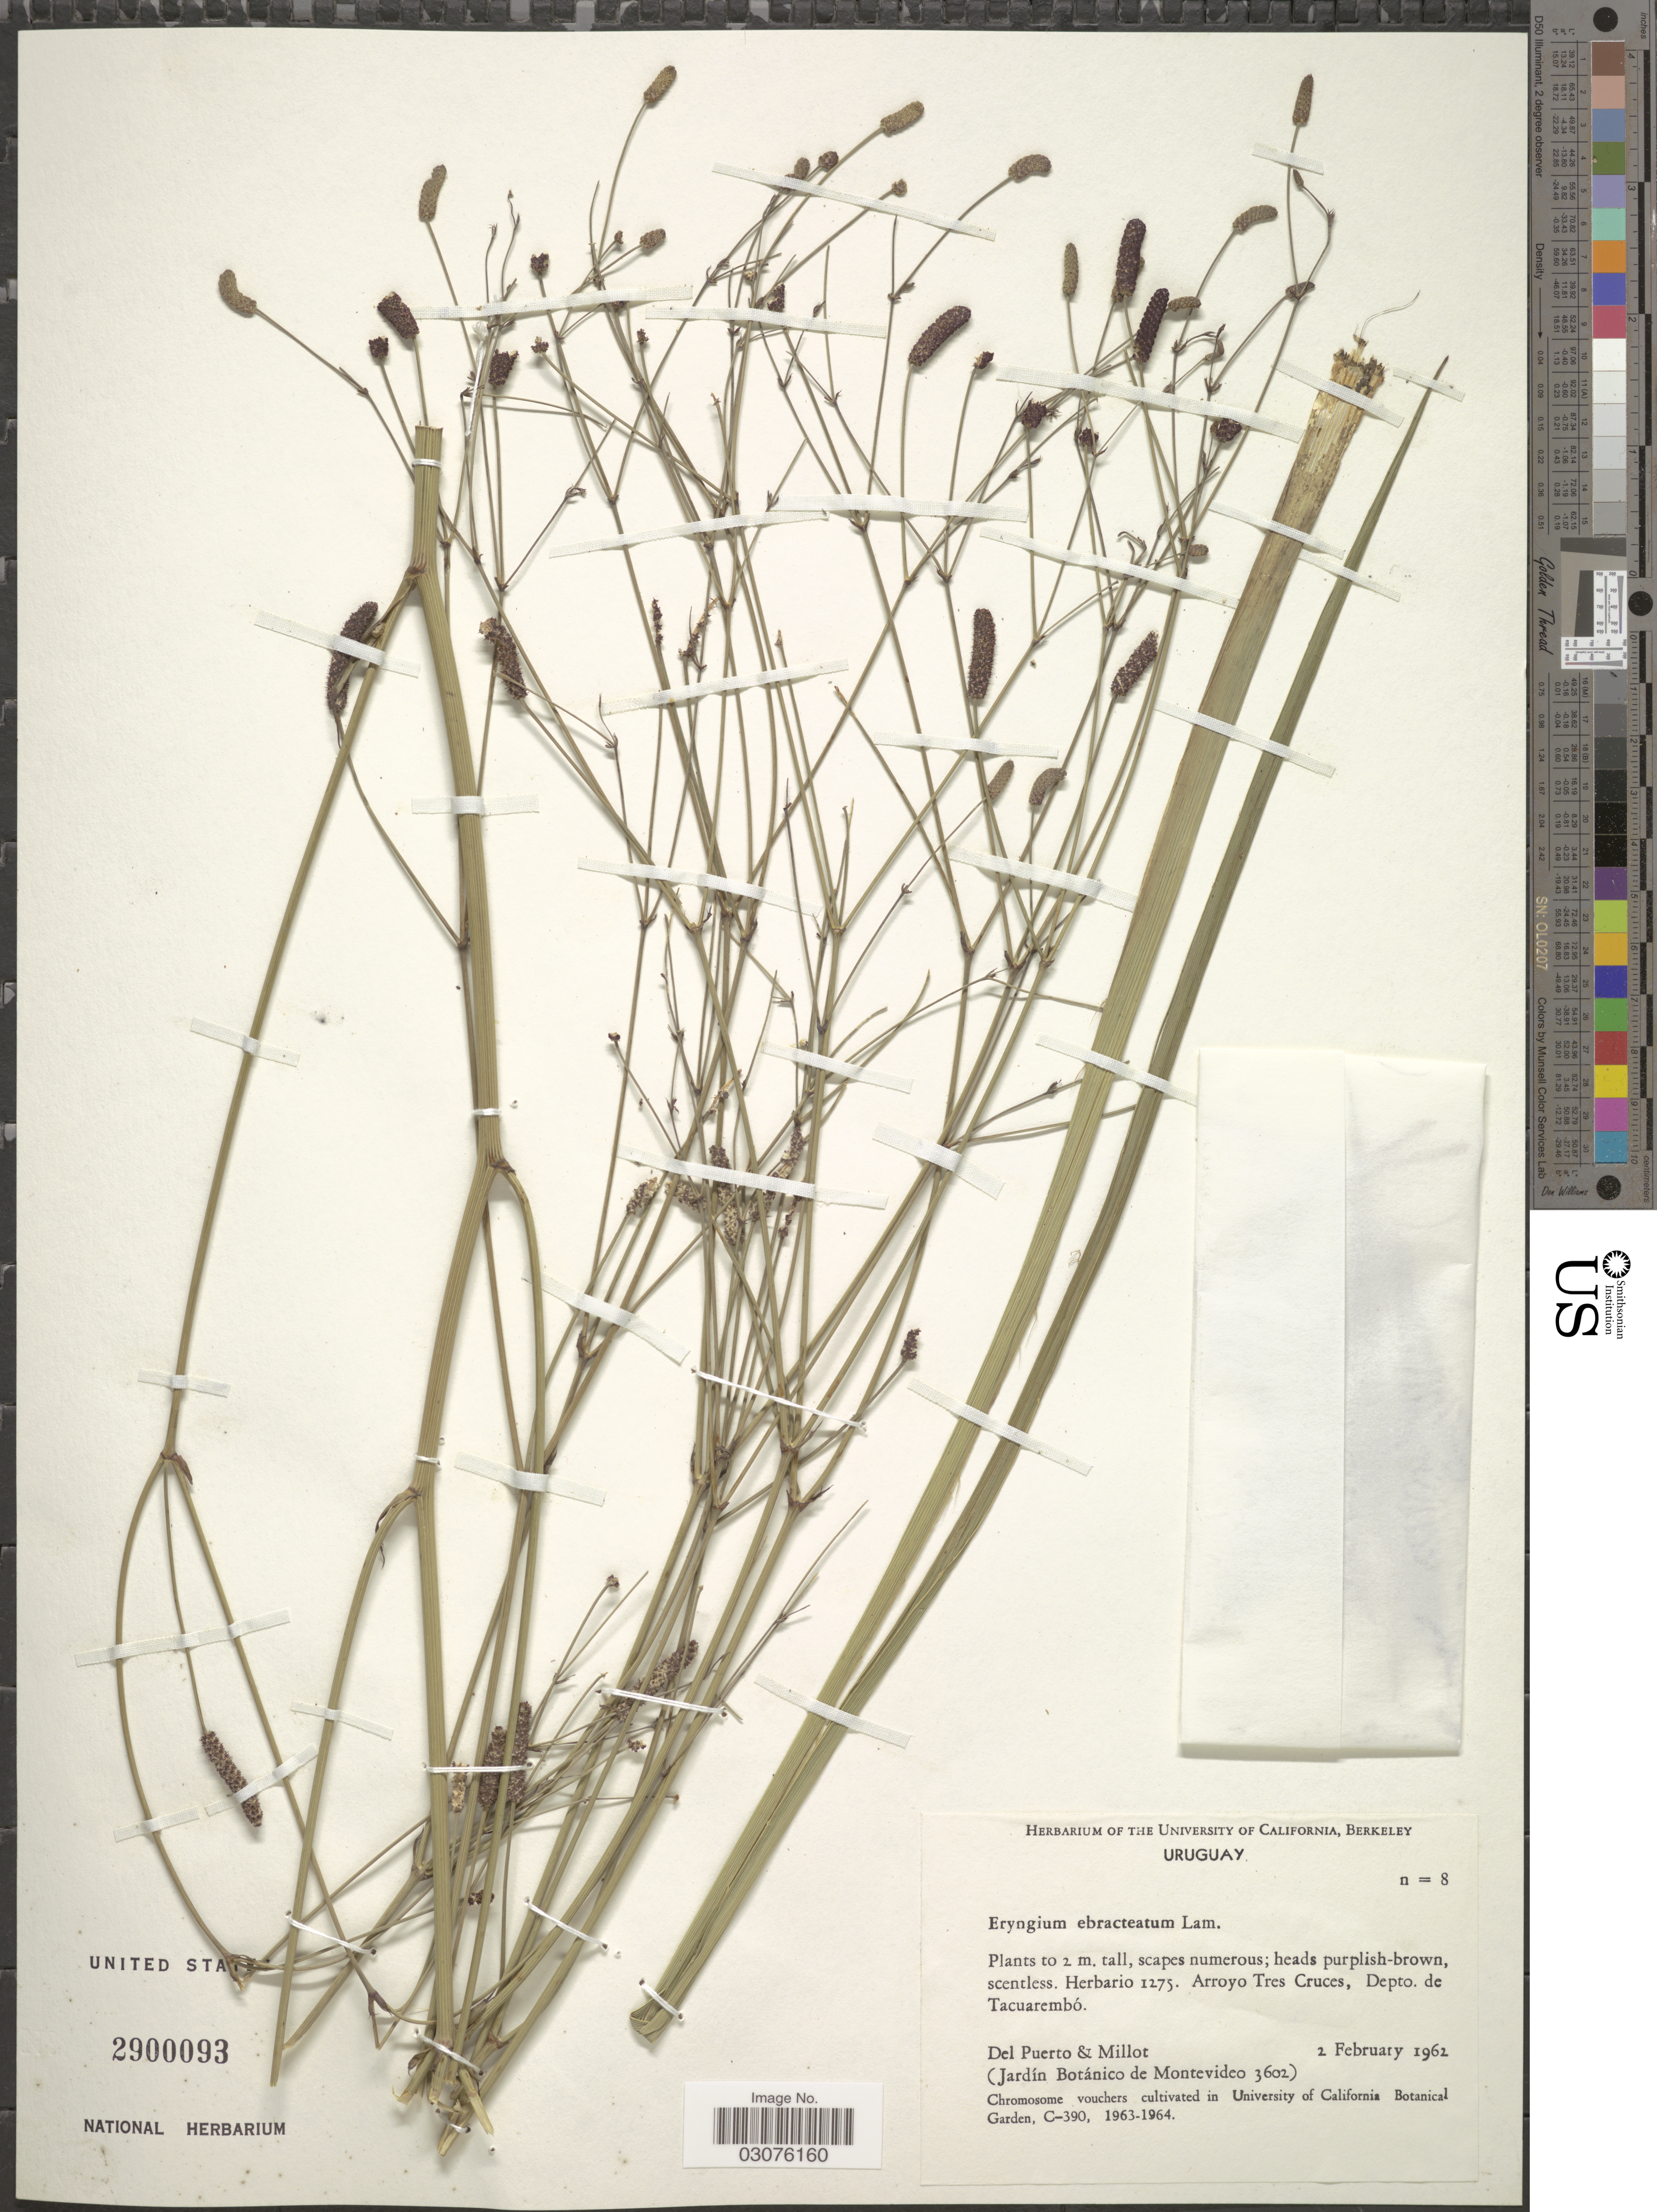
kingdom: Plantae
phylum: Tracheophyta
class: Magnoliopsida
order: Apiales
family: Apiaceae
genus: Eryngium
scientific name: Eryngium ebracteatum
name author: Lam.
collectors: Del Puerto & -. Millot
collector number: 8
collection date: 1962-02-02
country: Uruguay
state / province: Tacuarembó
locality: Arroyo Tres Cruces, Depto. de Tacuarembó.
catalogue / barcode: US 2900093